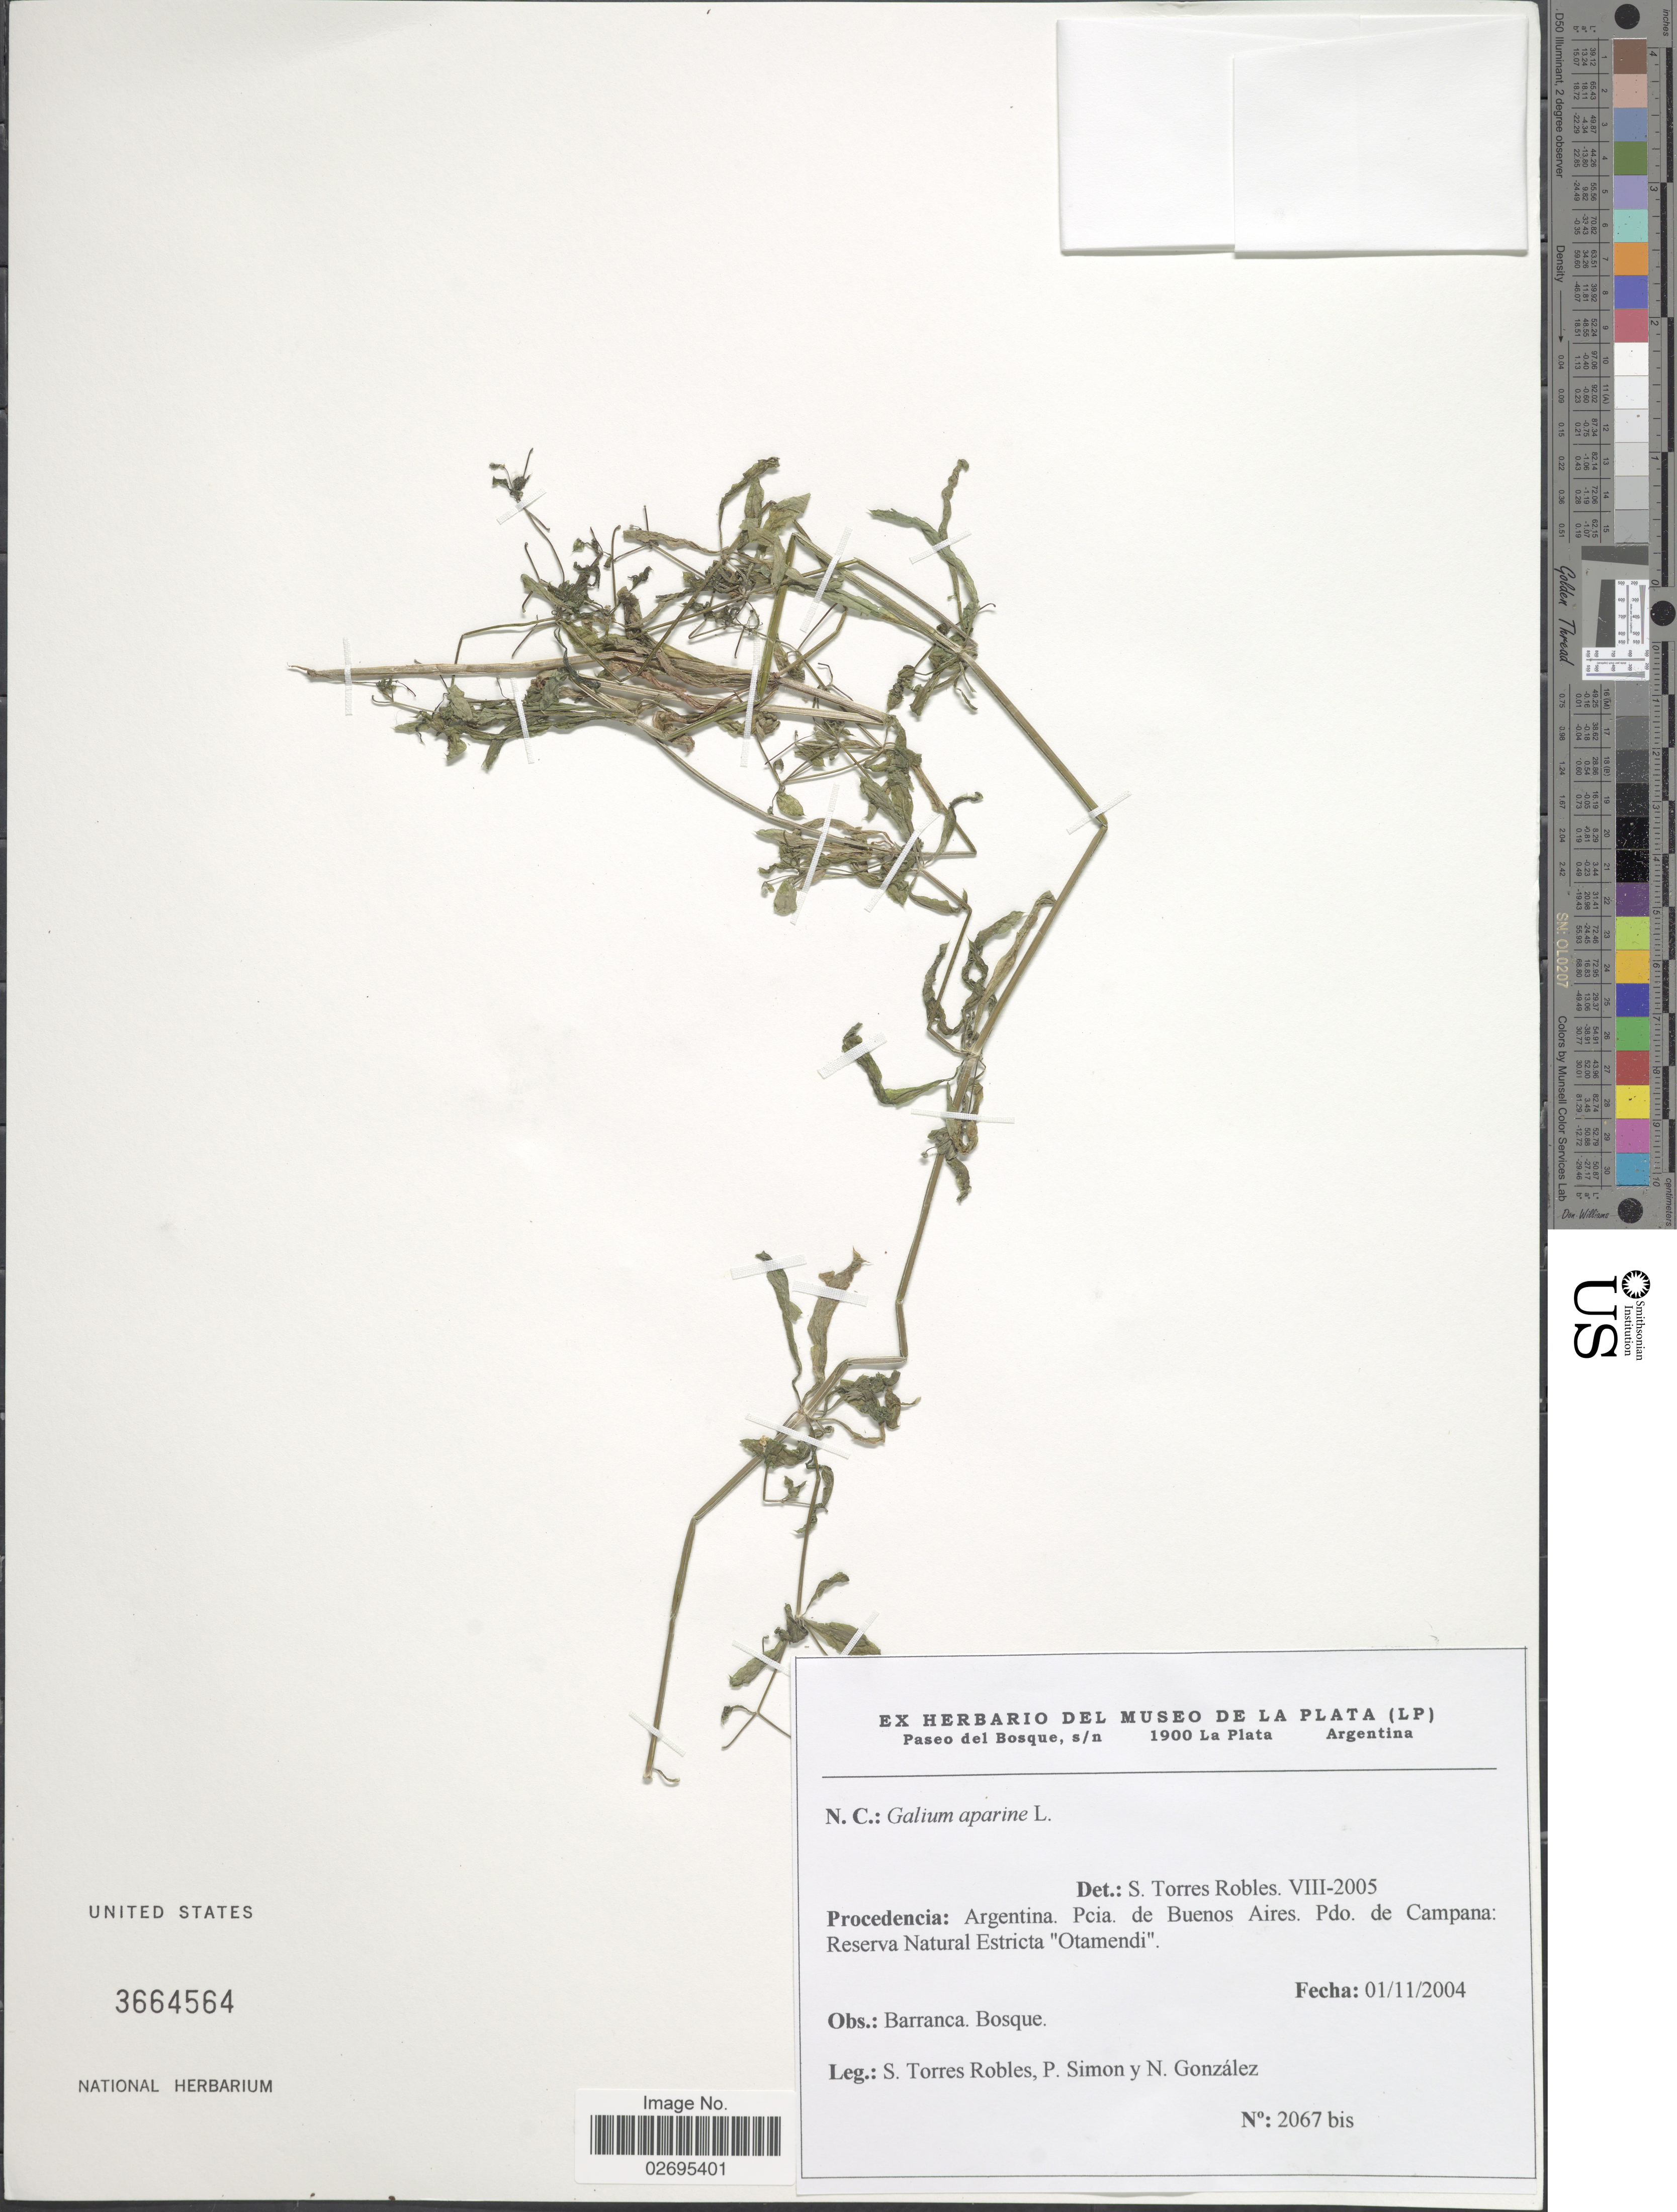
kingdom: Plantae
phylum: Tracheophyta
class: Magnoliopsida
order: Gentianales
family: Rubiaceae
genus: Galium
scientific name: Galium aparine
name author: L.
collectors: S. Torres Robles, P. Simon & N. Gonzalez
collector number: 2067bis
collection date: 2004-11-01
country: Argentina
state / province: Buenos Aires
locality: Pdo. de Campana: Reserva Natural Estricta : Otamendi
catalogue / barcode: US 3664564